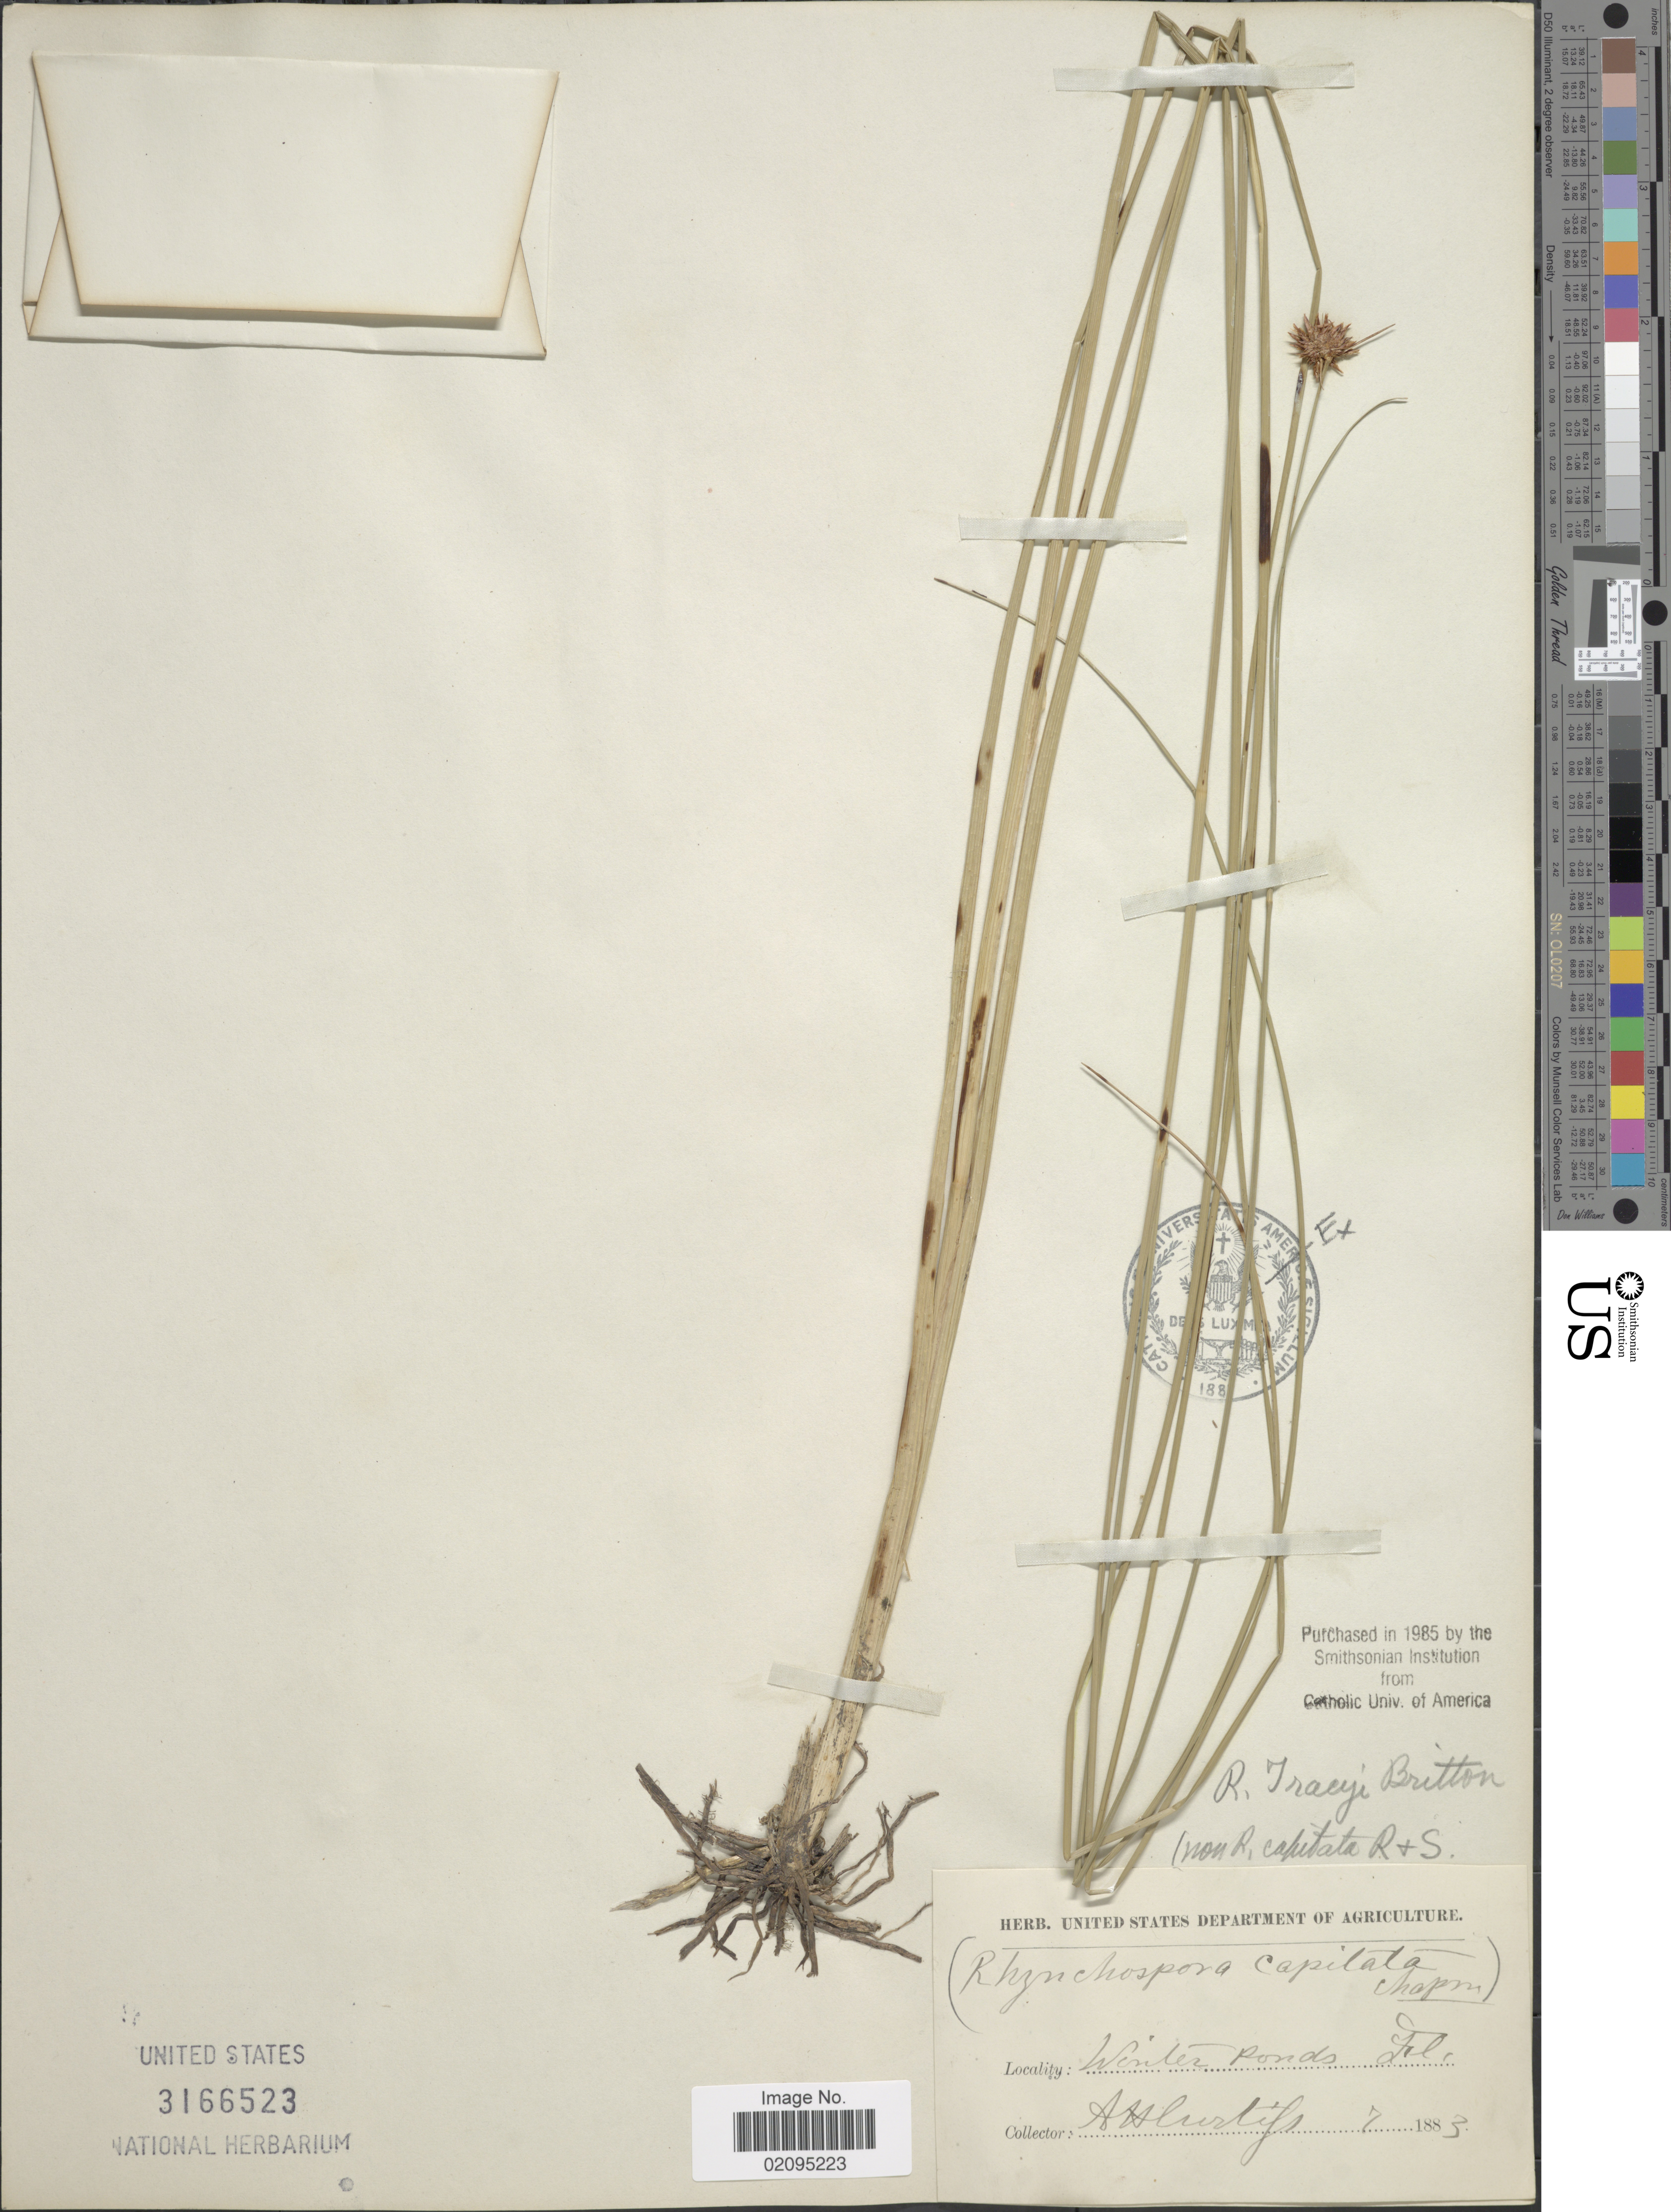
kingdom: Plantae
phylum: Tracheophyta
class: Liliopsida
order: Poales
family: Cyperaceae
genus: Rhynchospora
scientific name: Rhynchospora tracyi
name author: Britton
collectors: A. H. Curtiss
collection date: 1883-07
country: United States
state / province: Florida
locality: Winter Ponds.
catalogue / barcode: US 3166523